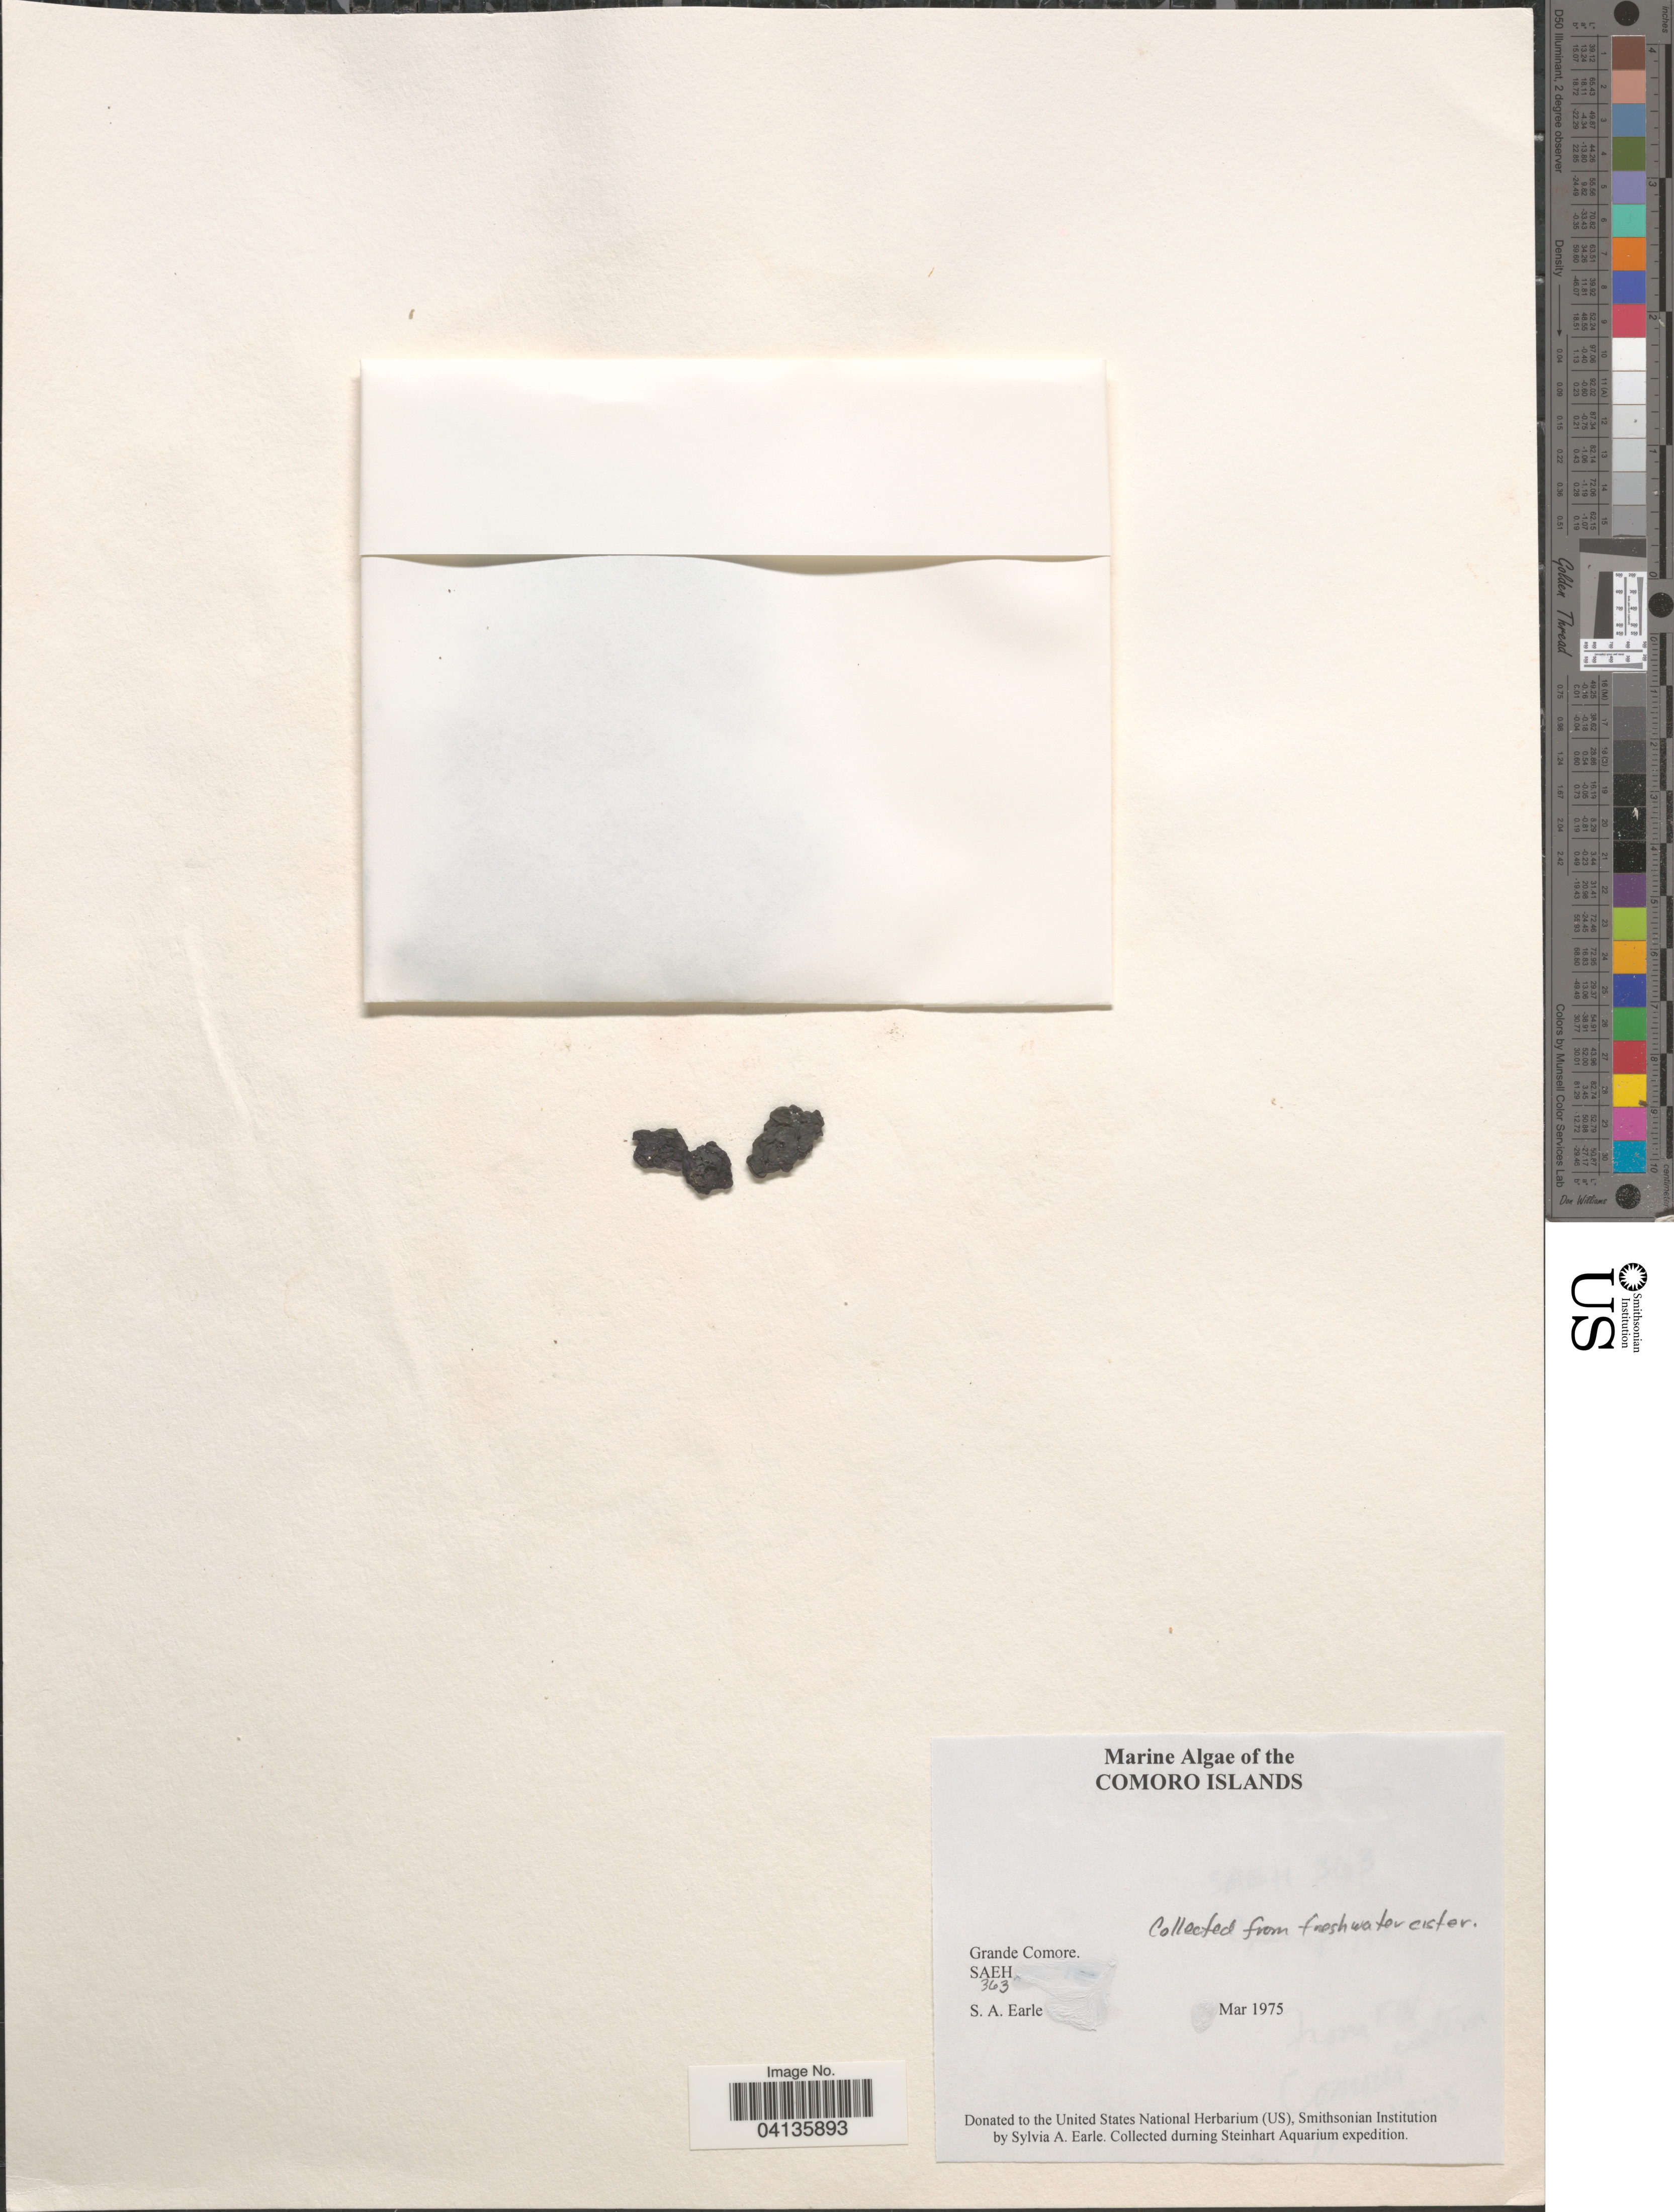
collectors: S. A. Earle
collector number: SAEH 363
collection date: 1975-03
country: Comoros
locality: Comoro Islands. Grande Comore.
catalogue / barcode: US 238727